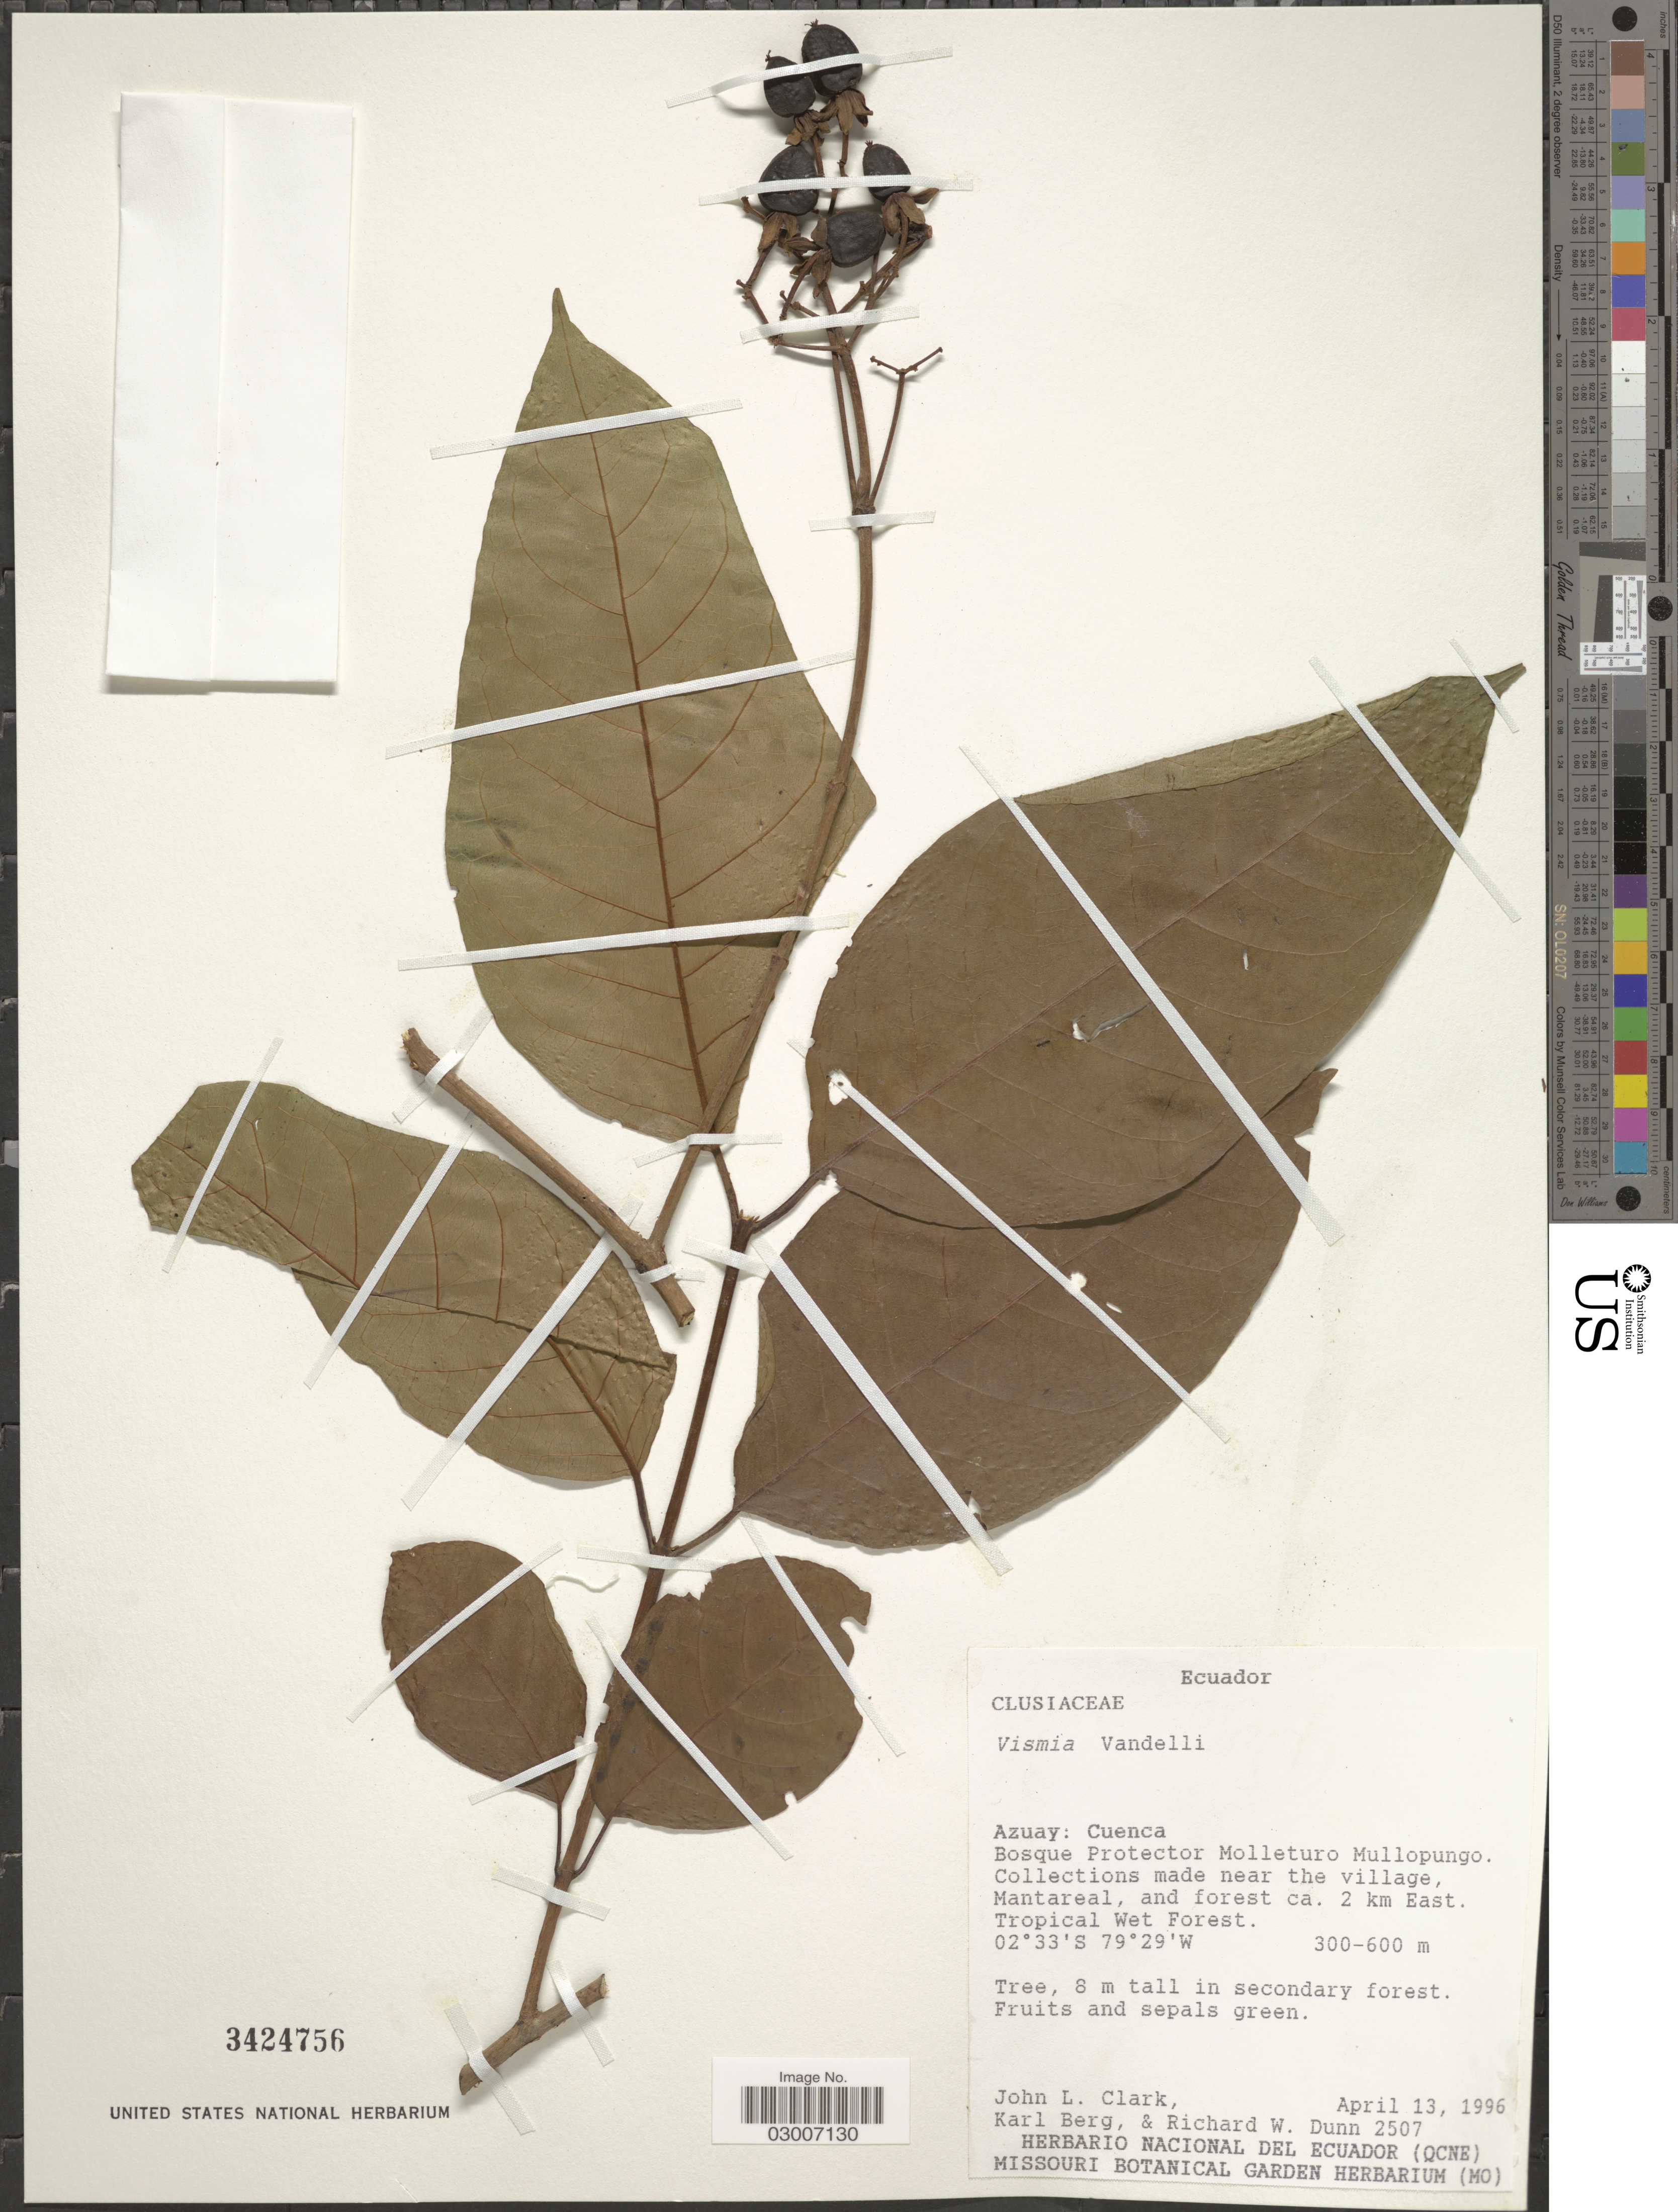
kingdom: Plantae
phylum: Tracheophyta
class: Magnoliopsida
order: Malpighiales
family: Hypericaceae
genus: Vismia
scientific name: Vismia sp.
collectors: J. L. Clark, K. Berg & R. Dunn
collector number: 2507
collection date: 1996-04-13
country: Ecuador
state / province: Azuay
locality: Cuenca. Bosque Protector Molleturo Mullopungo. Collections made near the village, Mantareal, and forest ca. 2 km East. Tropical Wet Forest.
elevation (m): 300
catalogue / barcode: US 3424756